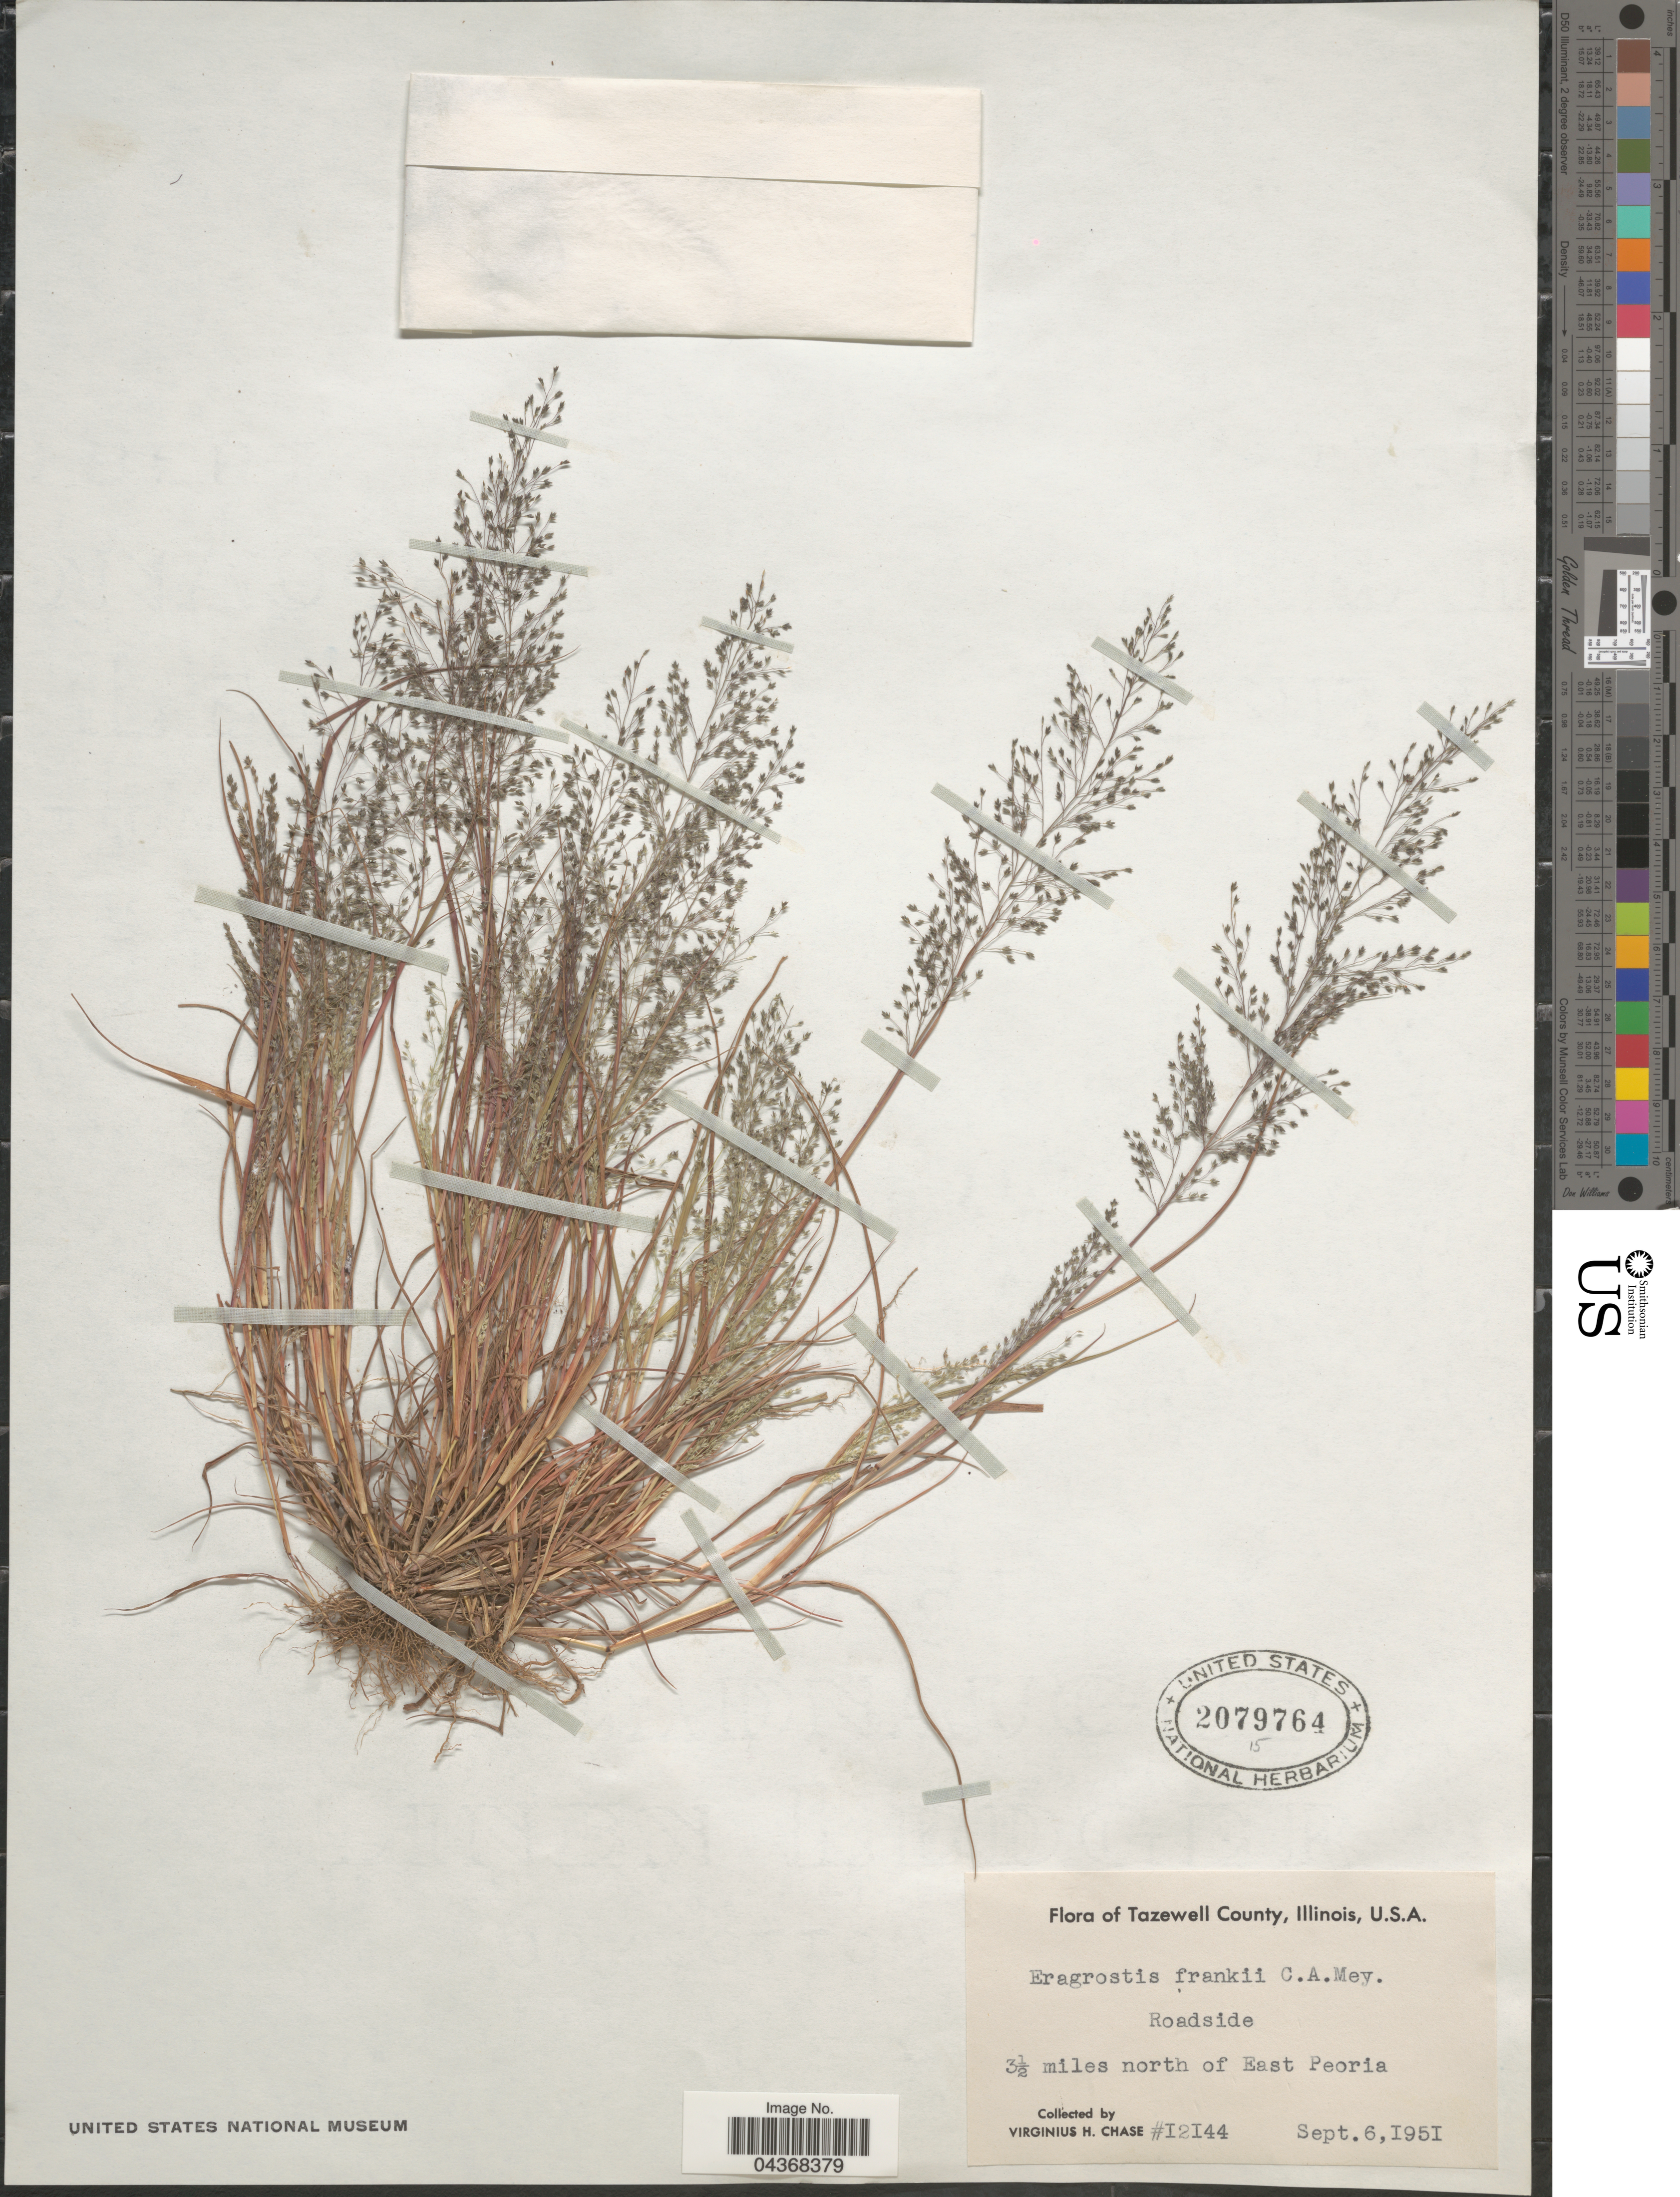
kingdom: Plantae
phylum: Tracheophyta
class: Liliopsida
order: Poales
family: Poaceae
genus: Eragrostis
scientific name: Eragrostis frankii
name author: C.A. Mey. ex Steud.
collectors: V. H. Chase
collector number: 12144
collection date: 1951-09-06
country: United States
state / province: Illinois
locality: Tazewell County. Roadside. 3½ miles north of East Peoria.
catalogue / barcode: US 2079764